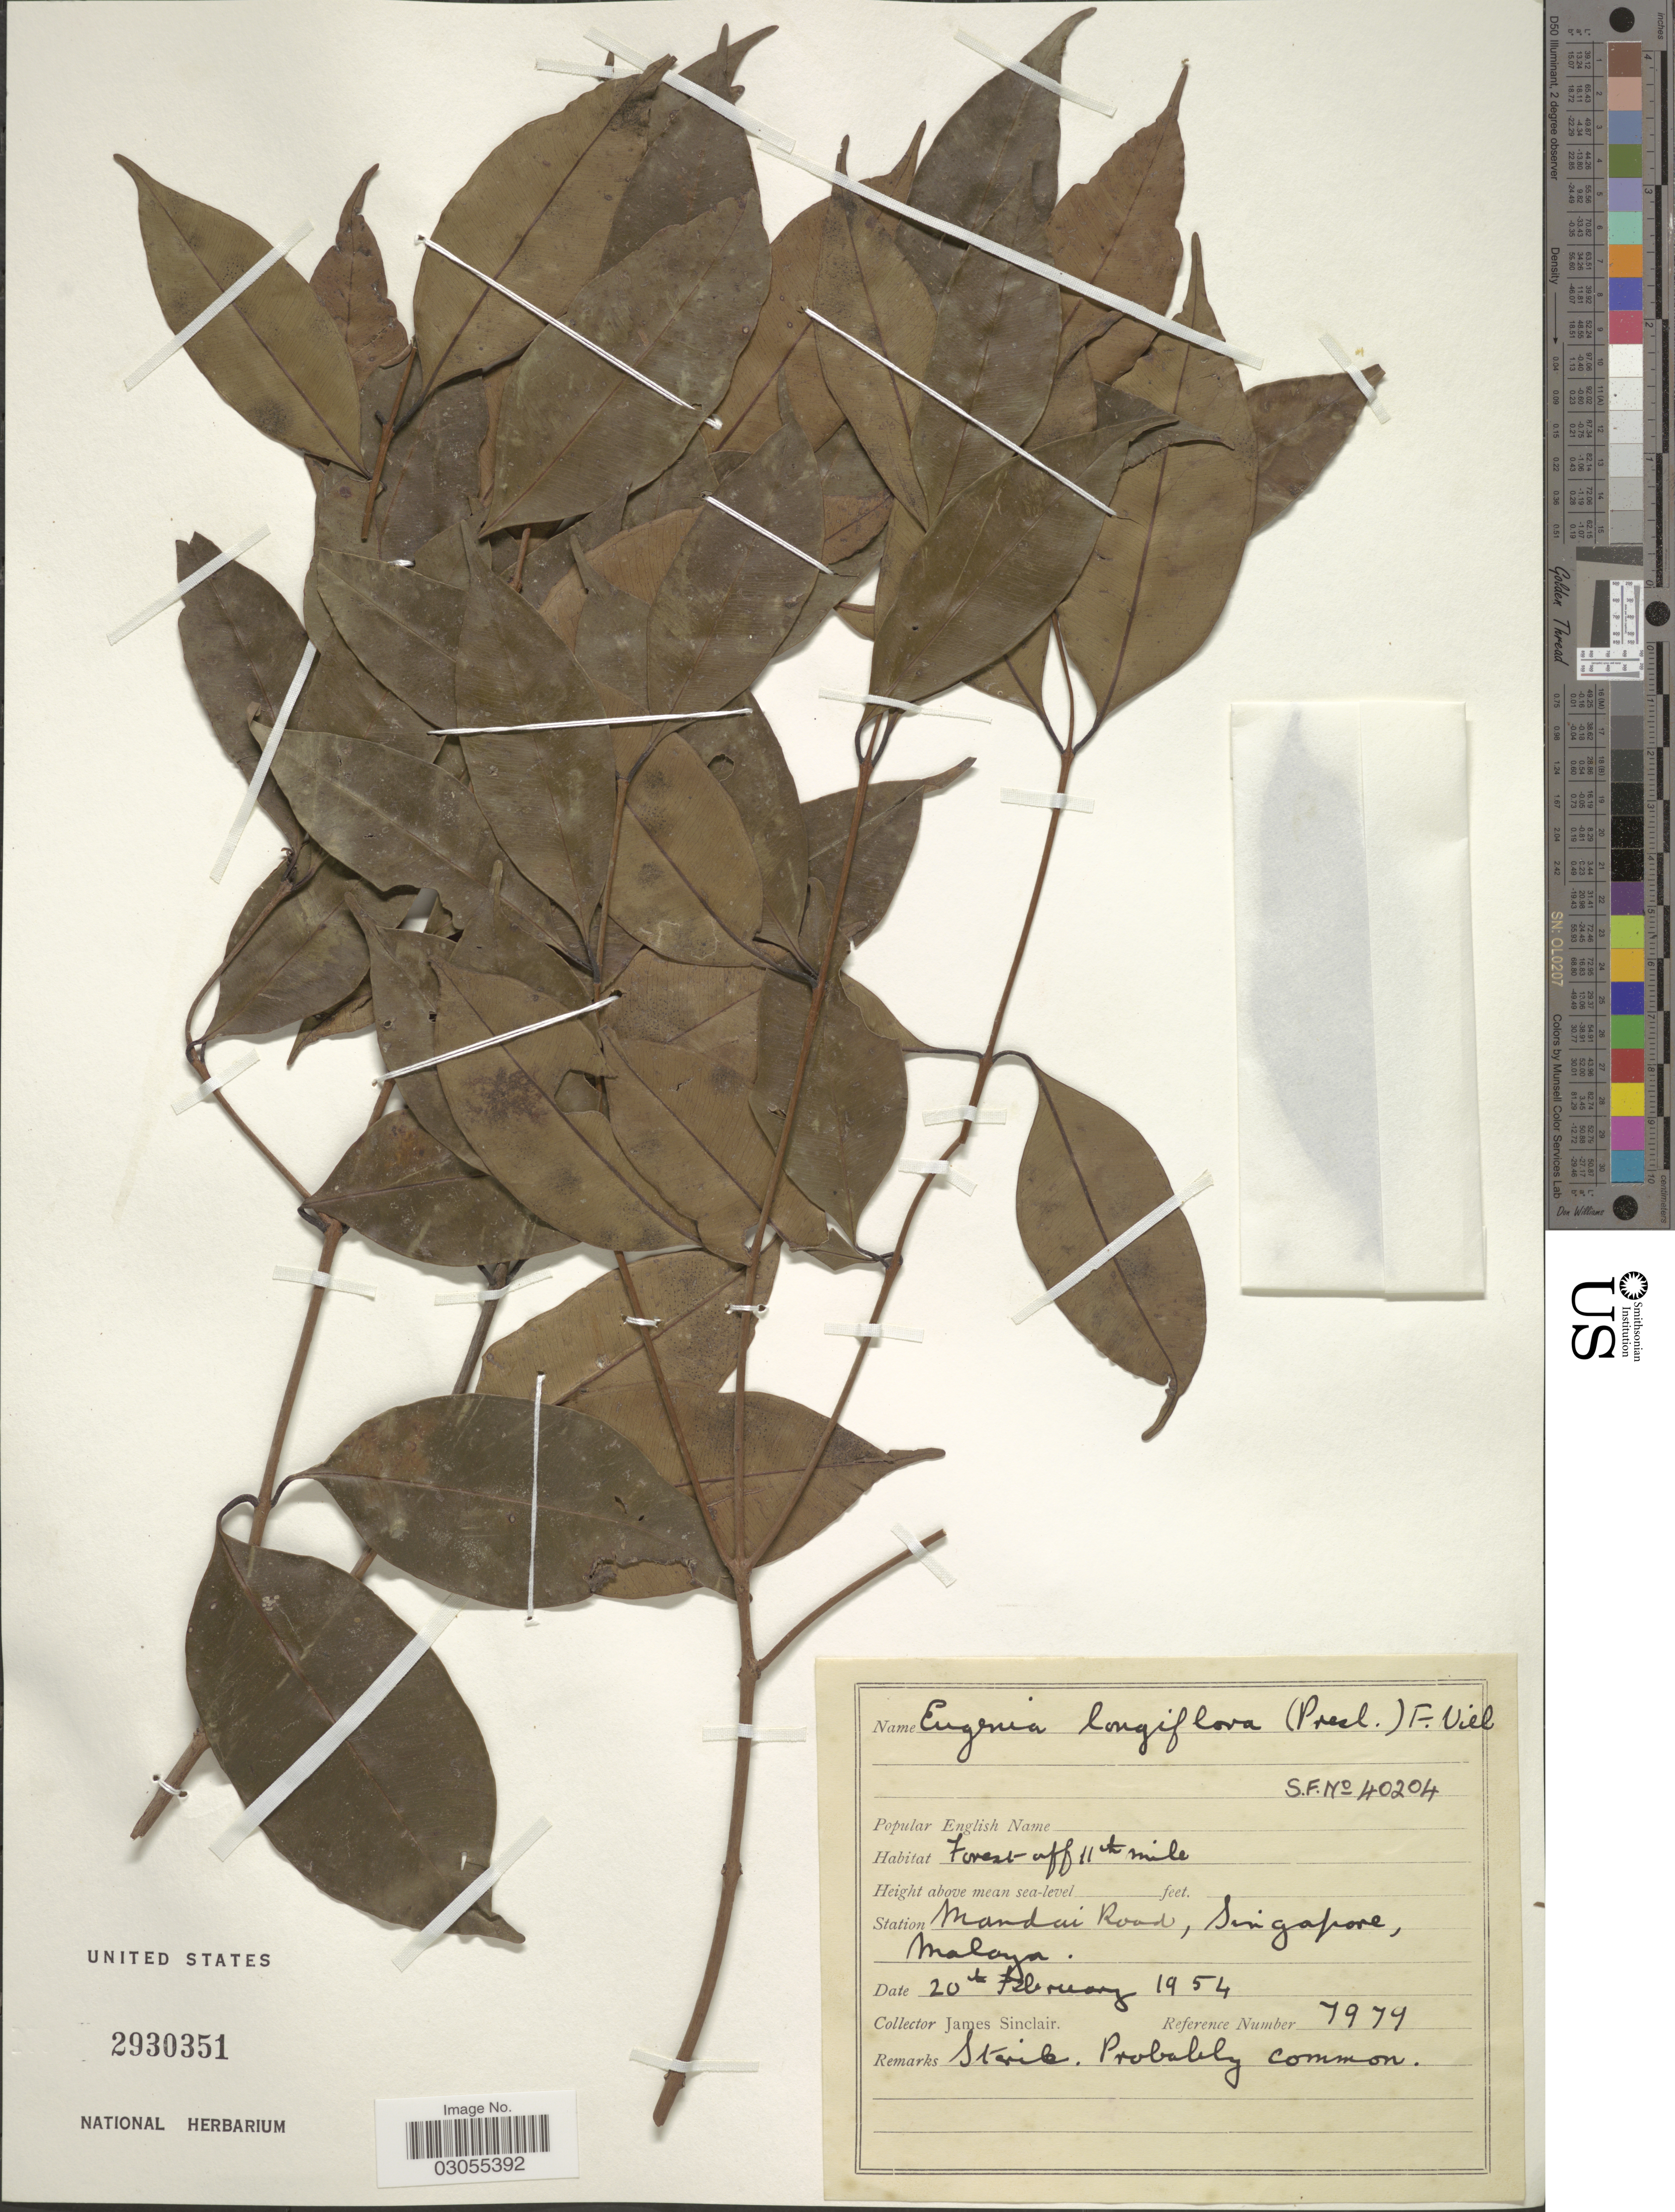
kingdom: Plantae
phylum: Tracheophyta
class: Magnoliopsida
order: Myrtales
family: Myrtaceae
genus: Syzygium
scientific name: Syzygium cerasiforme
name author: (Blume) Merr. & L.M. Perry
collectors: J. Sinclair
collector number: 7979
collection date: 1954-02-20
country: Singapore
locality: Mandai Road, Malaya.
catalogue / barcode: US 2930351